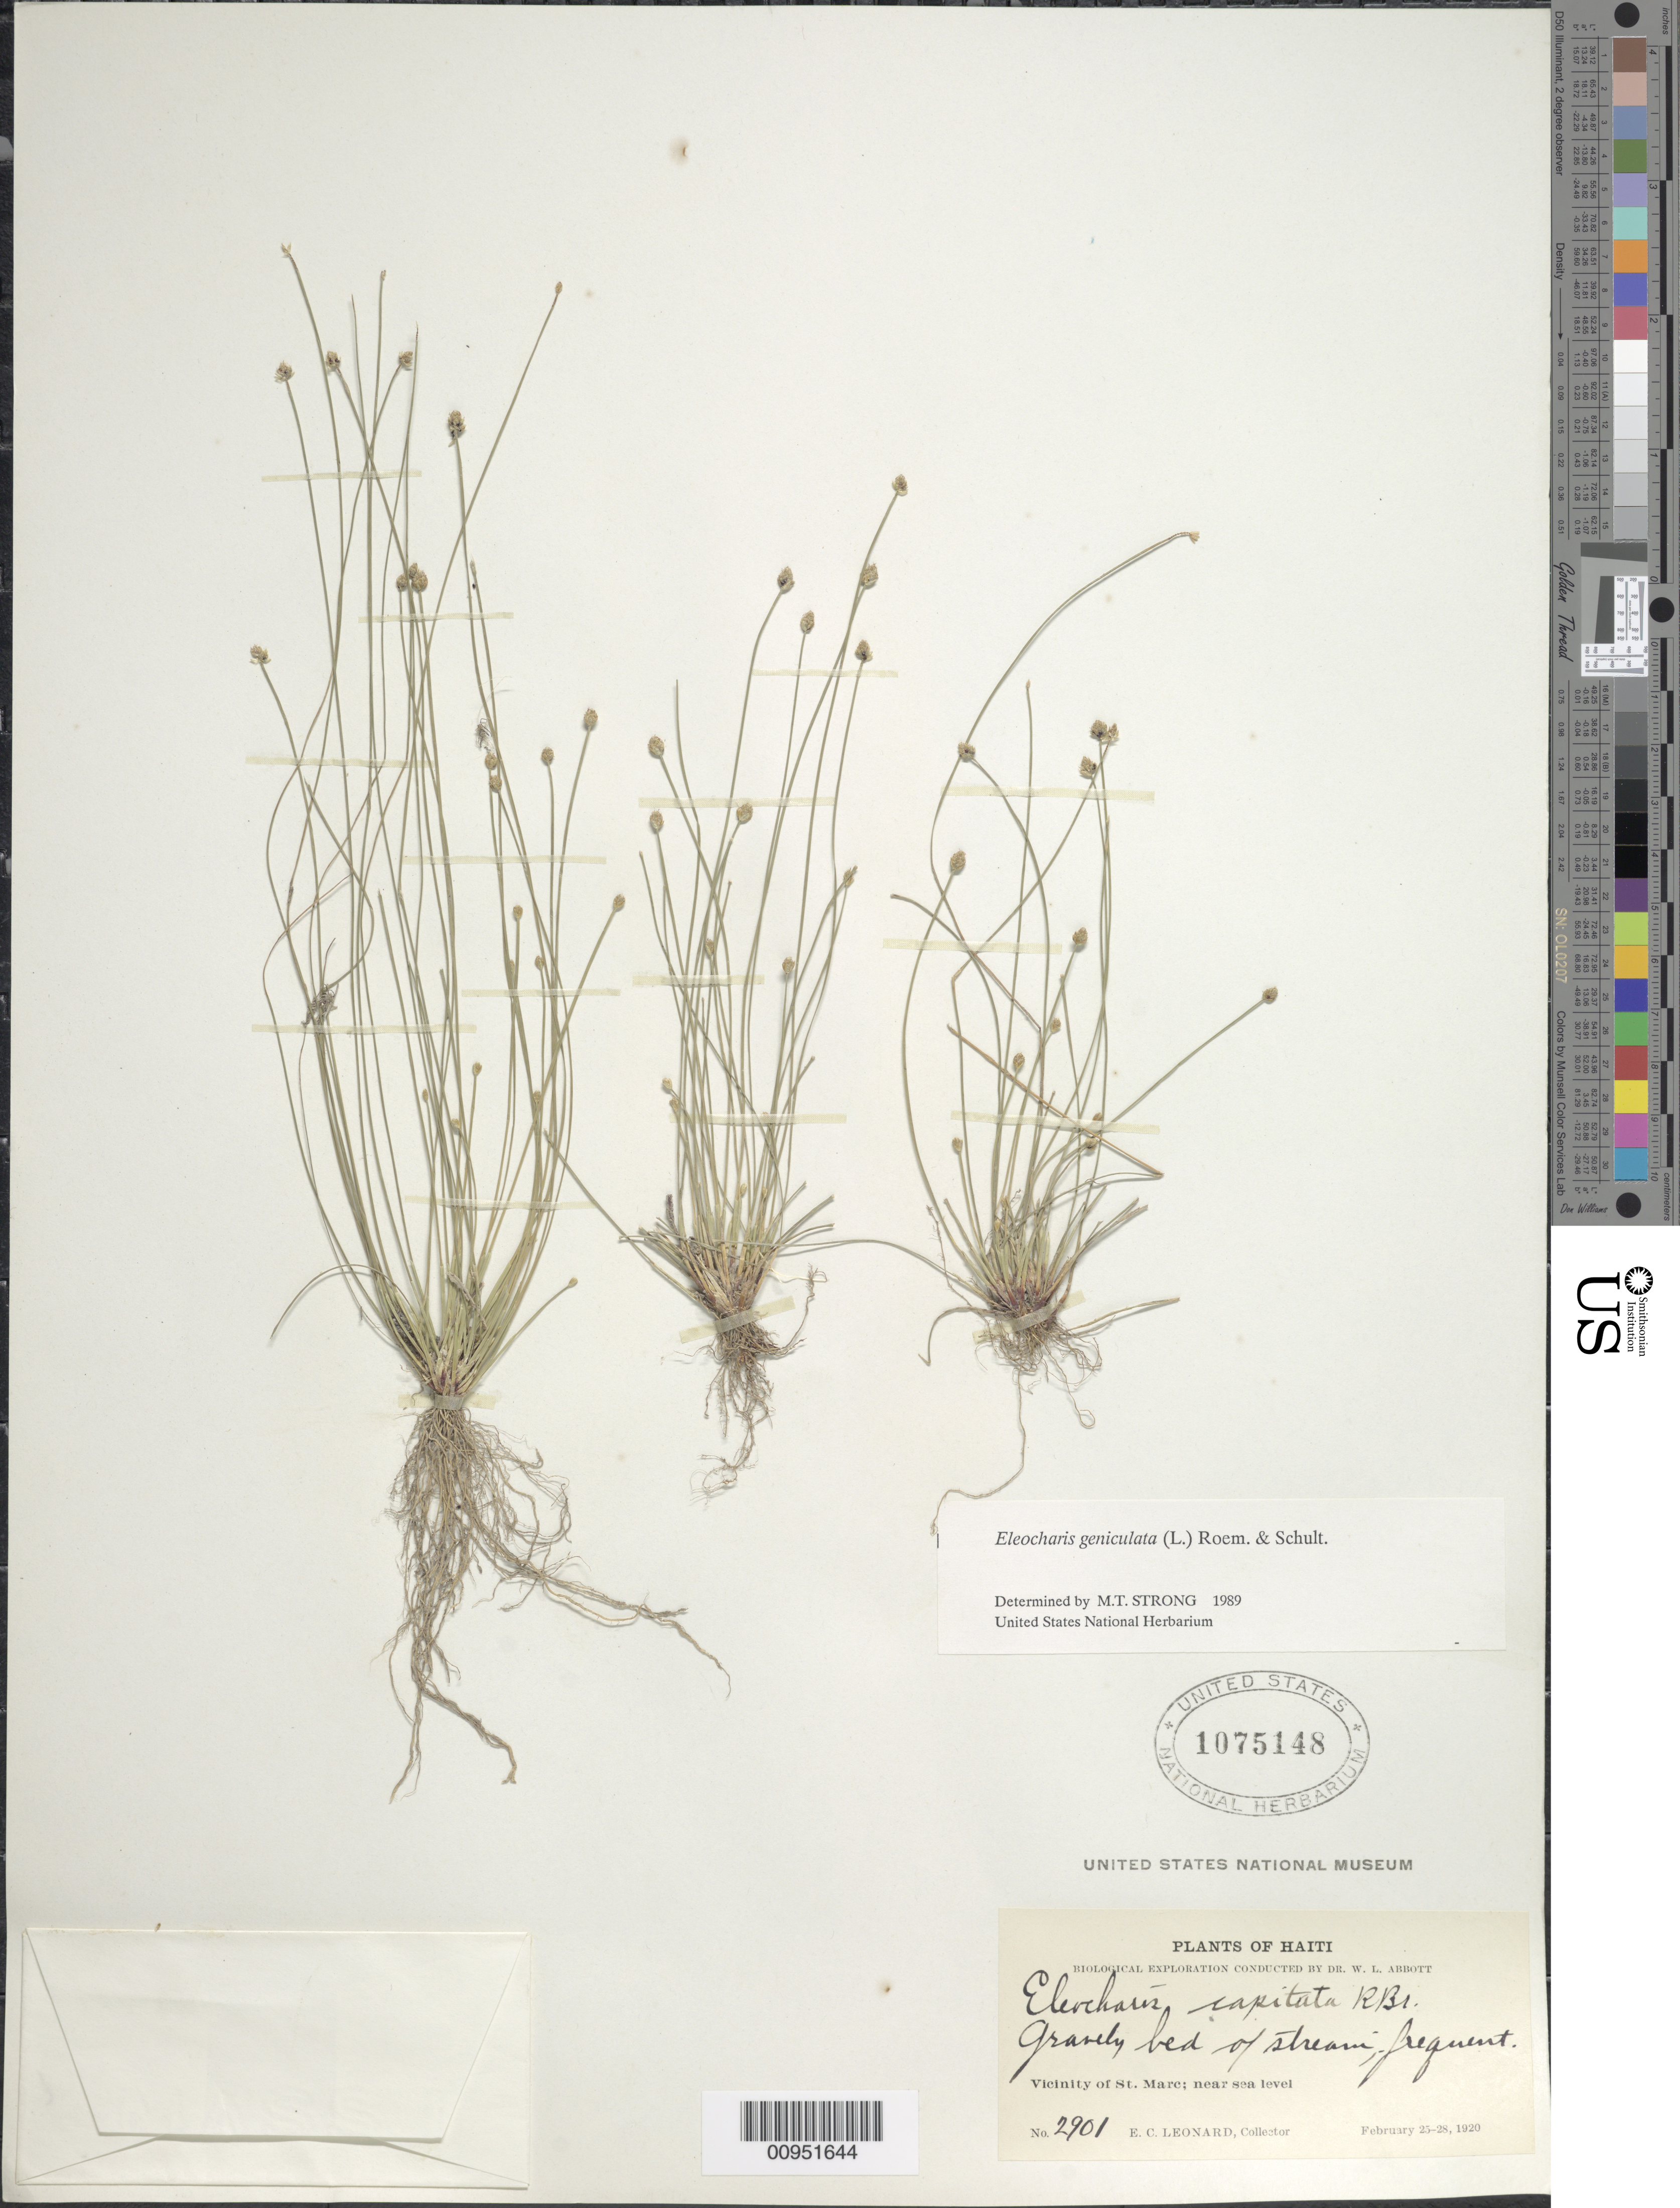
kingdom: Plantae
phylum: Tracheophyta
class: Liliopsida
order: Poales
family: Cyperaceae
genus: Eleocharis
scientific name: Eleocharis geniculata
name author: (L.) Roem. & Schult.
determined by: Strong, M. T., (US), Smithsonian Institution - National Museum of Natural History (UNITED STATES)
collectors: E. C. Leonard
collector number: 2901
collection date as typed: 25 Feb 1920 to 28 Feb 1920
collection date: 1920-02-25/1920-02-28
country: Haiti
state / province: Artibonite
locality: Vicinity of St. Marc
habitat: Gravely bed of stream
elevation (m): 0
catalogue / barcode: US 1075148